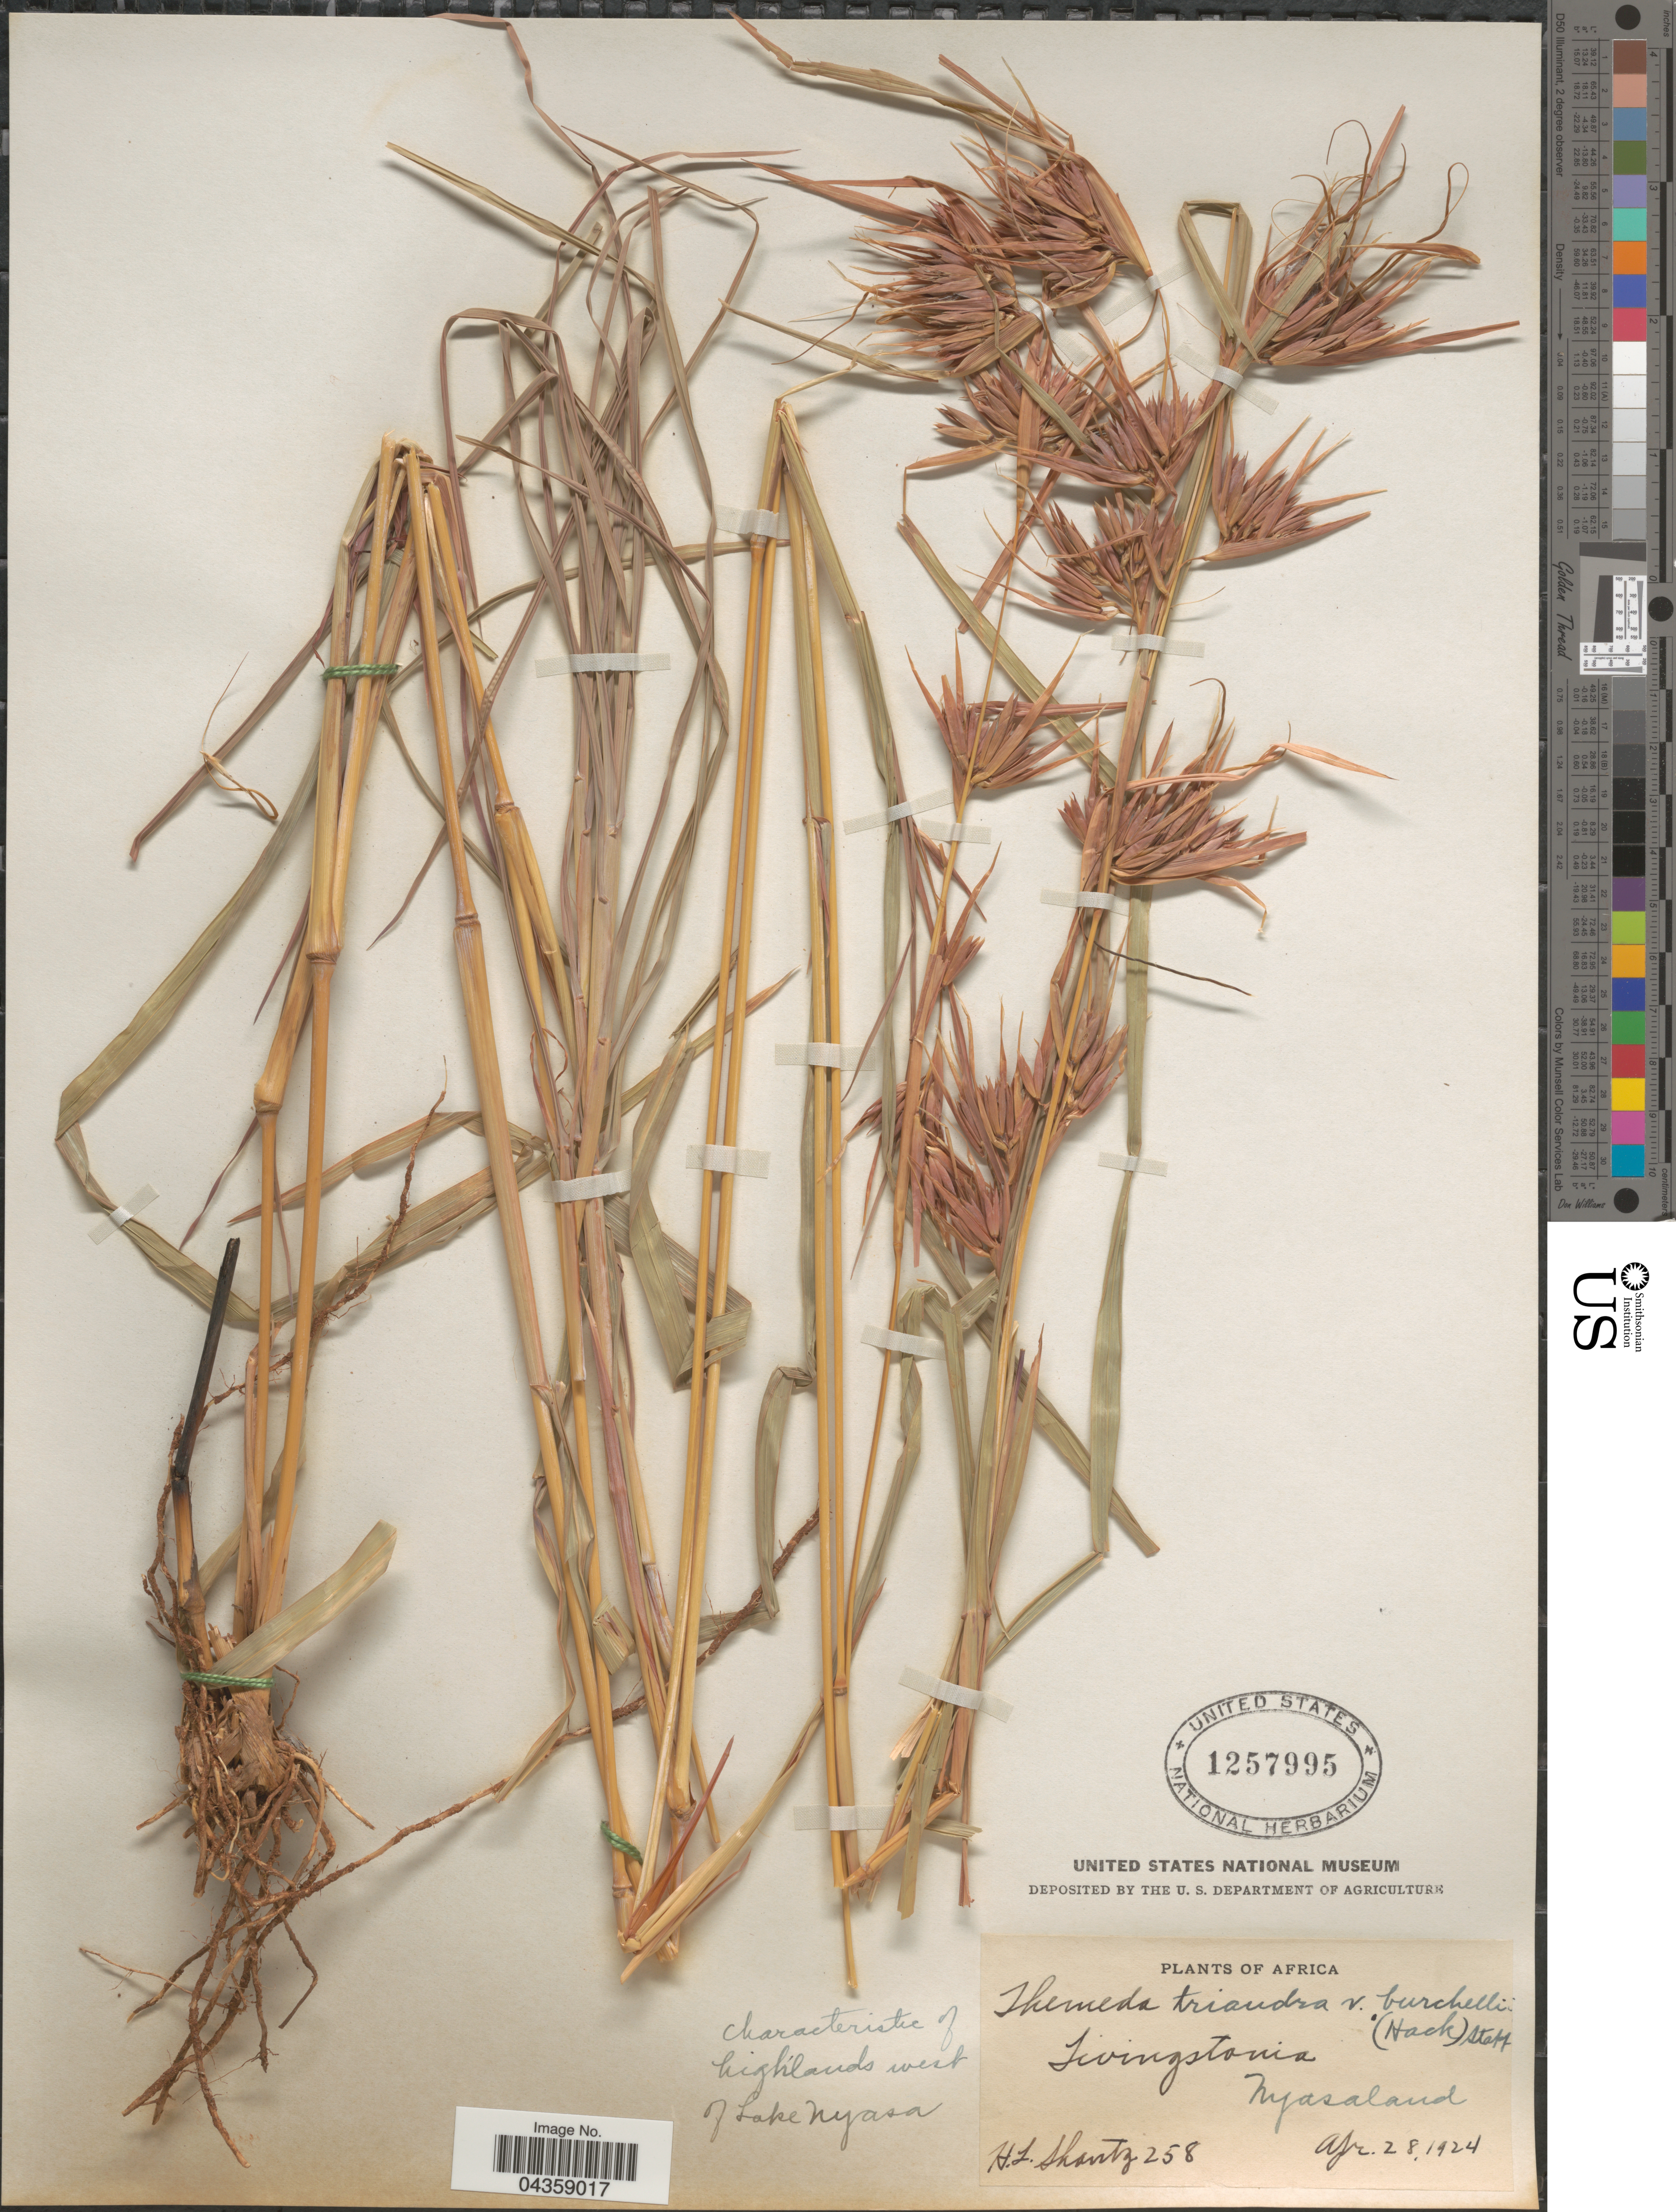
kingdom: Plantae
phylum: Tracheophyta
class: Liliopsida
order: Poales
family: Poaceae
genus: Themeda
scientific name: Themeda triandra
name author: Forssk.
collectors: H. Shantz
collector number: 258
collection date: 1924-04-28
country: Malawi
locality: Livingstonia. Nyasaland.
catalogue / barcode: US 1257995